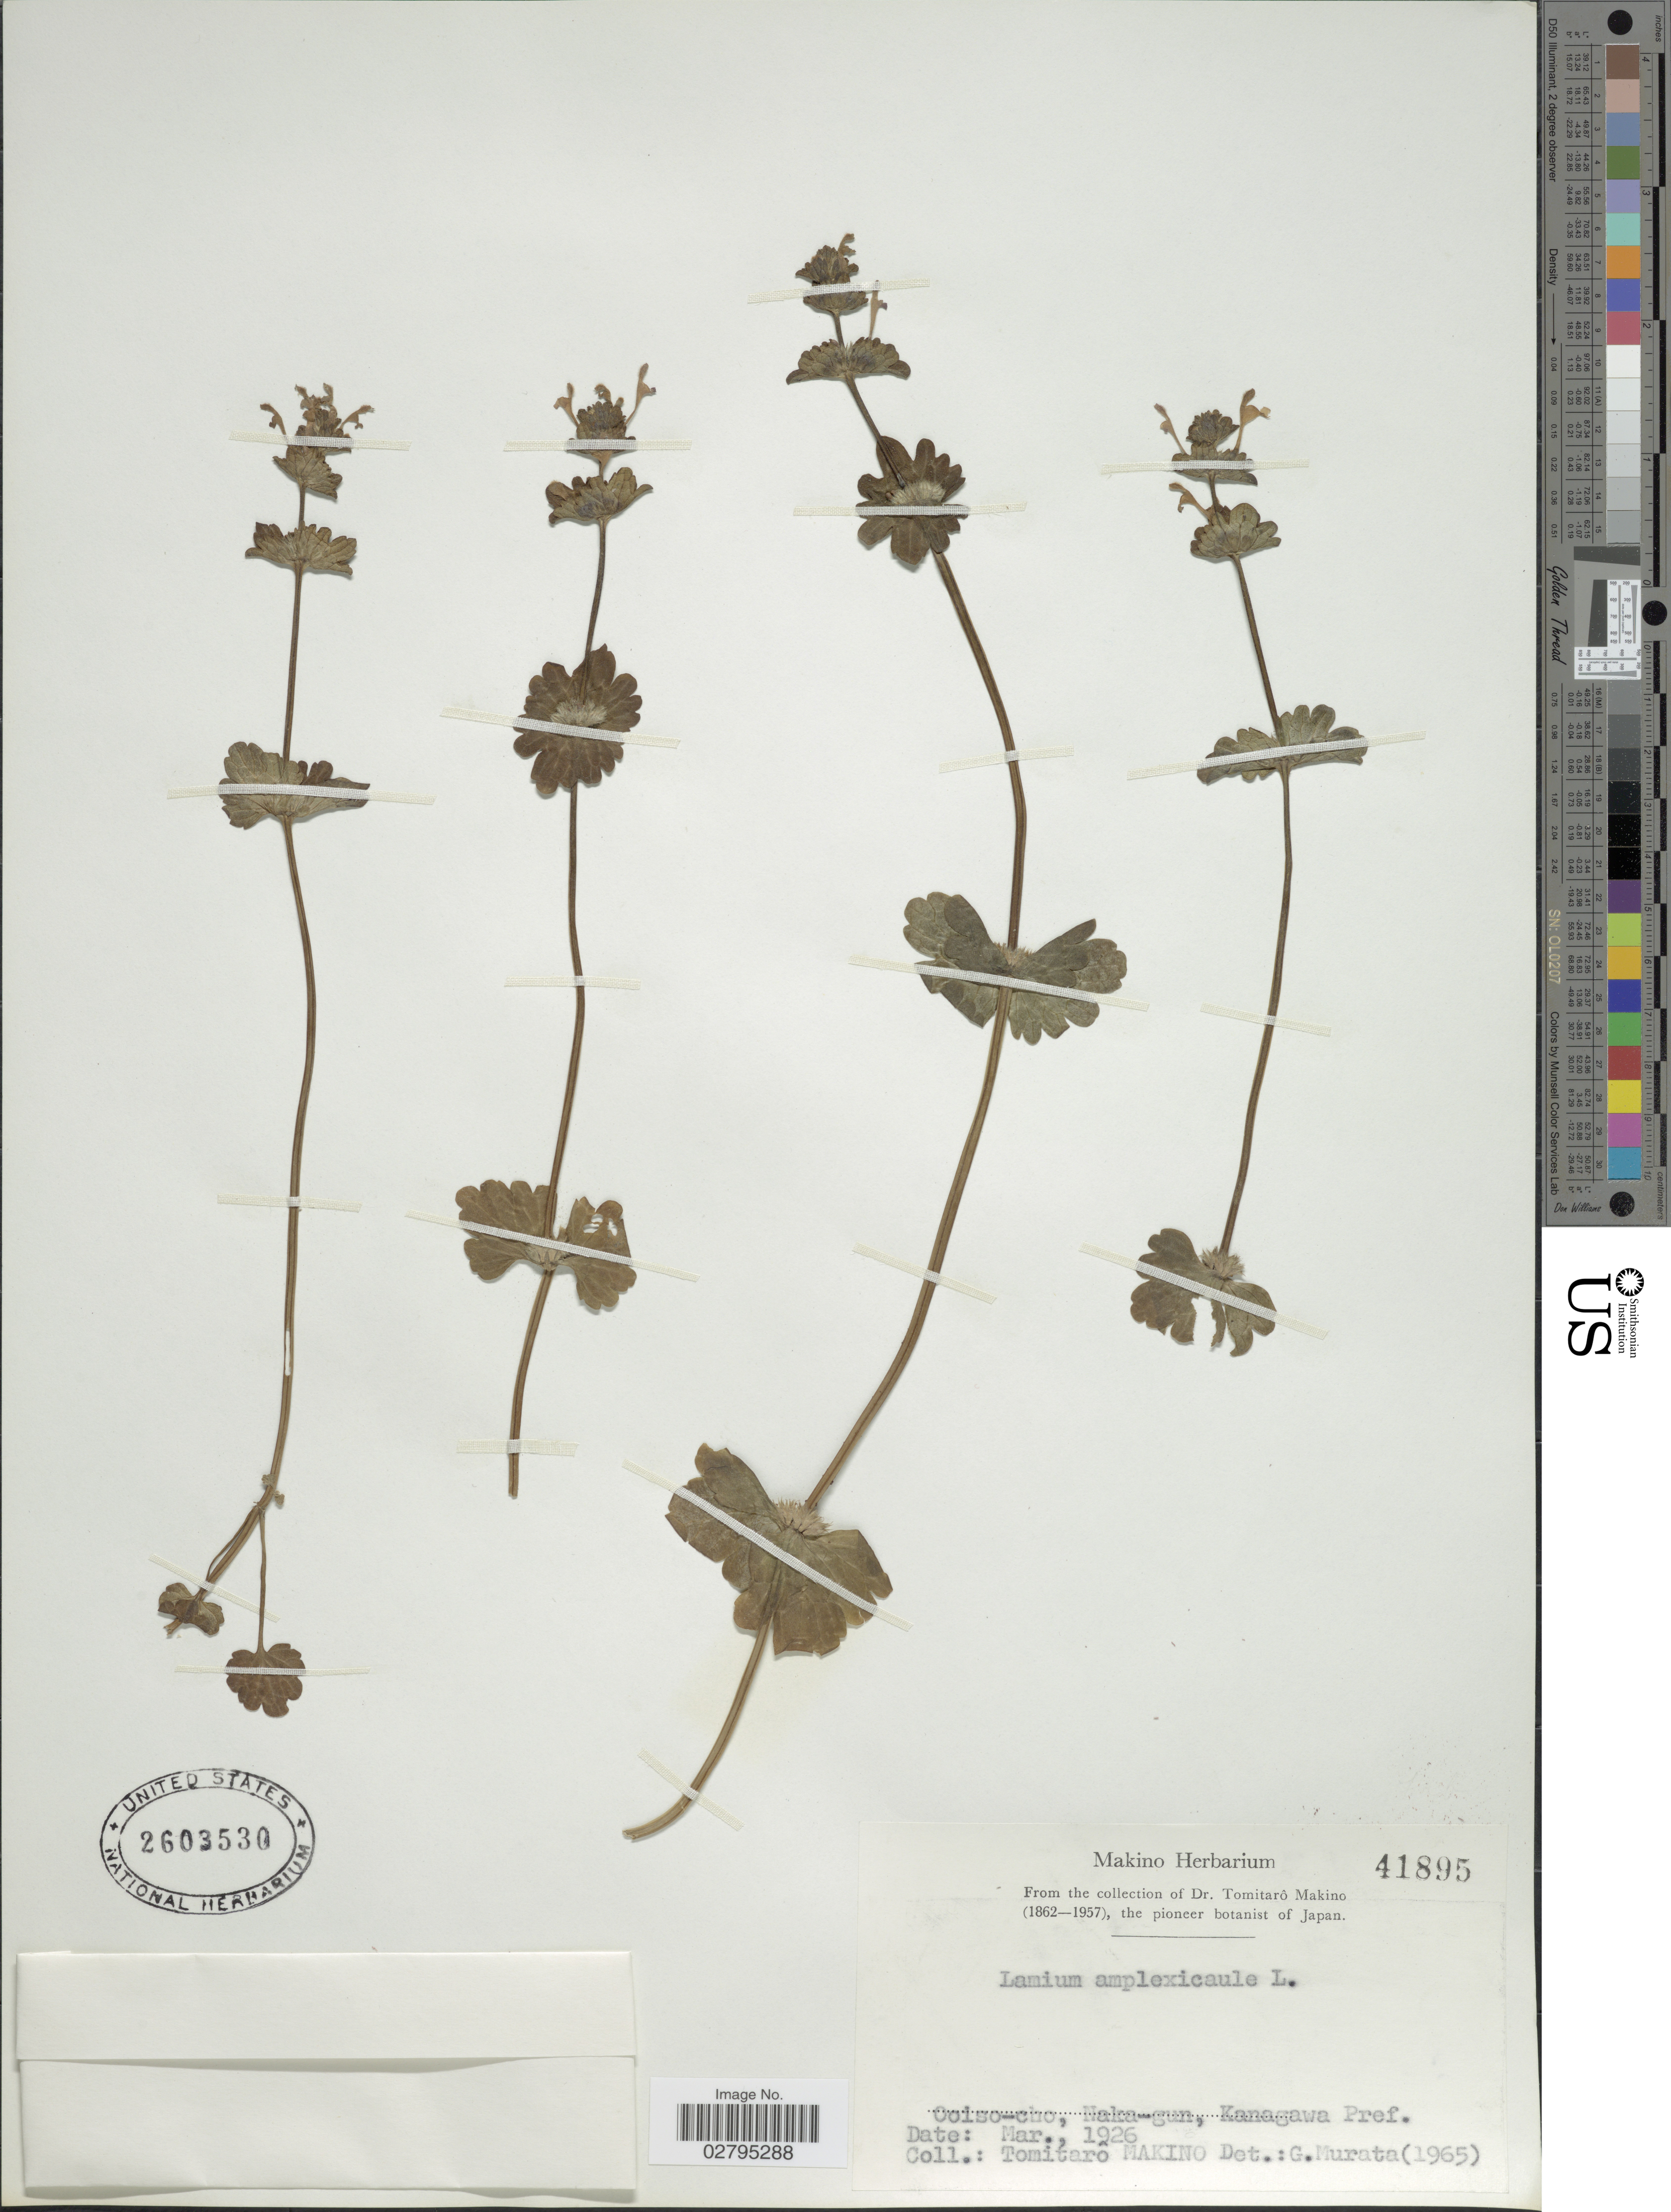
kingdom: Plantae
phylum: Tracheophyta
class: Magnoliopsida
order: Lamiales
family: Lamiaceae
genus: Lamium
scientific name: Lamium amplexicaule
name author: L.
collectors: T. Makino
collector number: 41895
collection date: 1926-03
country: Japan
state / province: Kanagawa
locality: Coiso-cho, Naka-gun, Kanagawa Pref.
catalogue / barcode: US 2603530